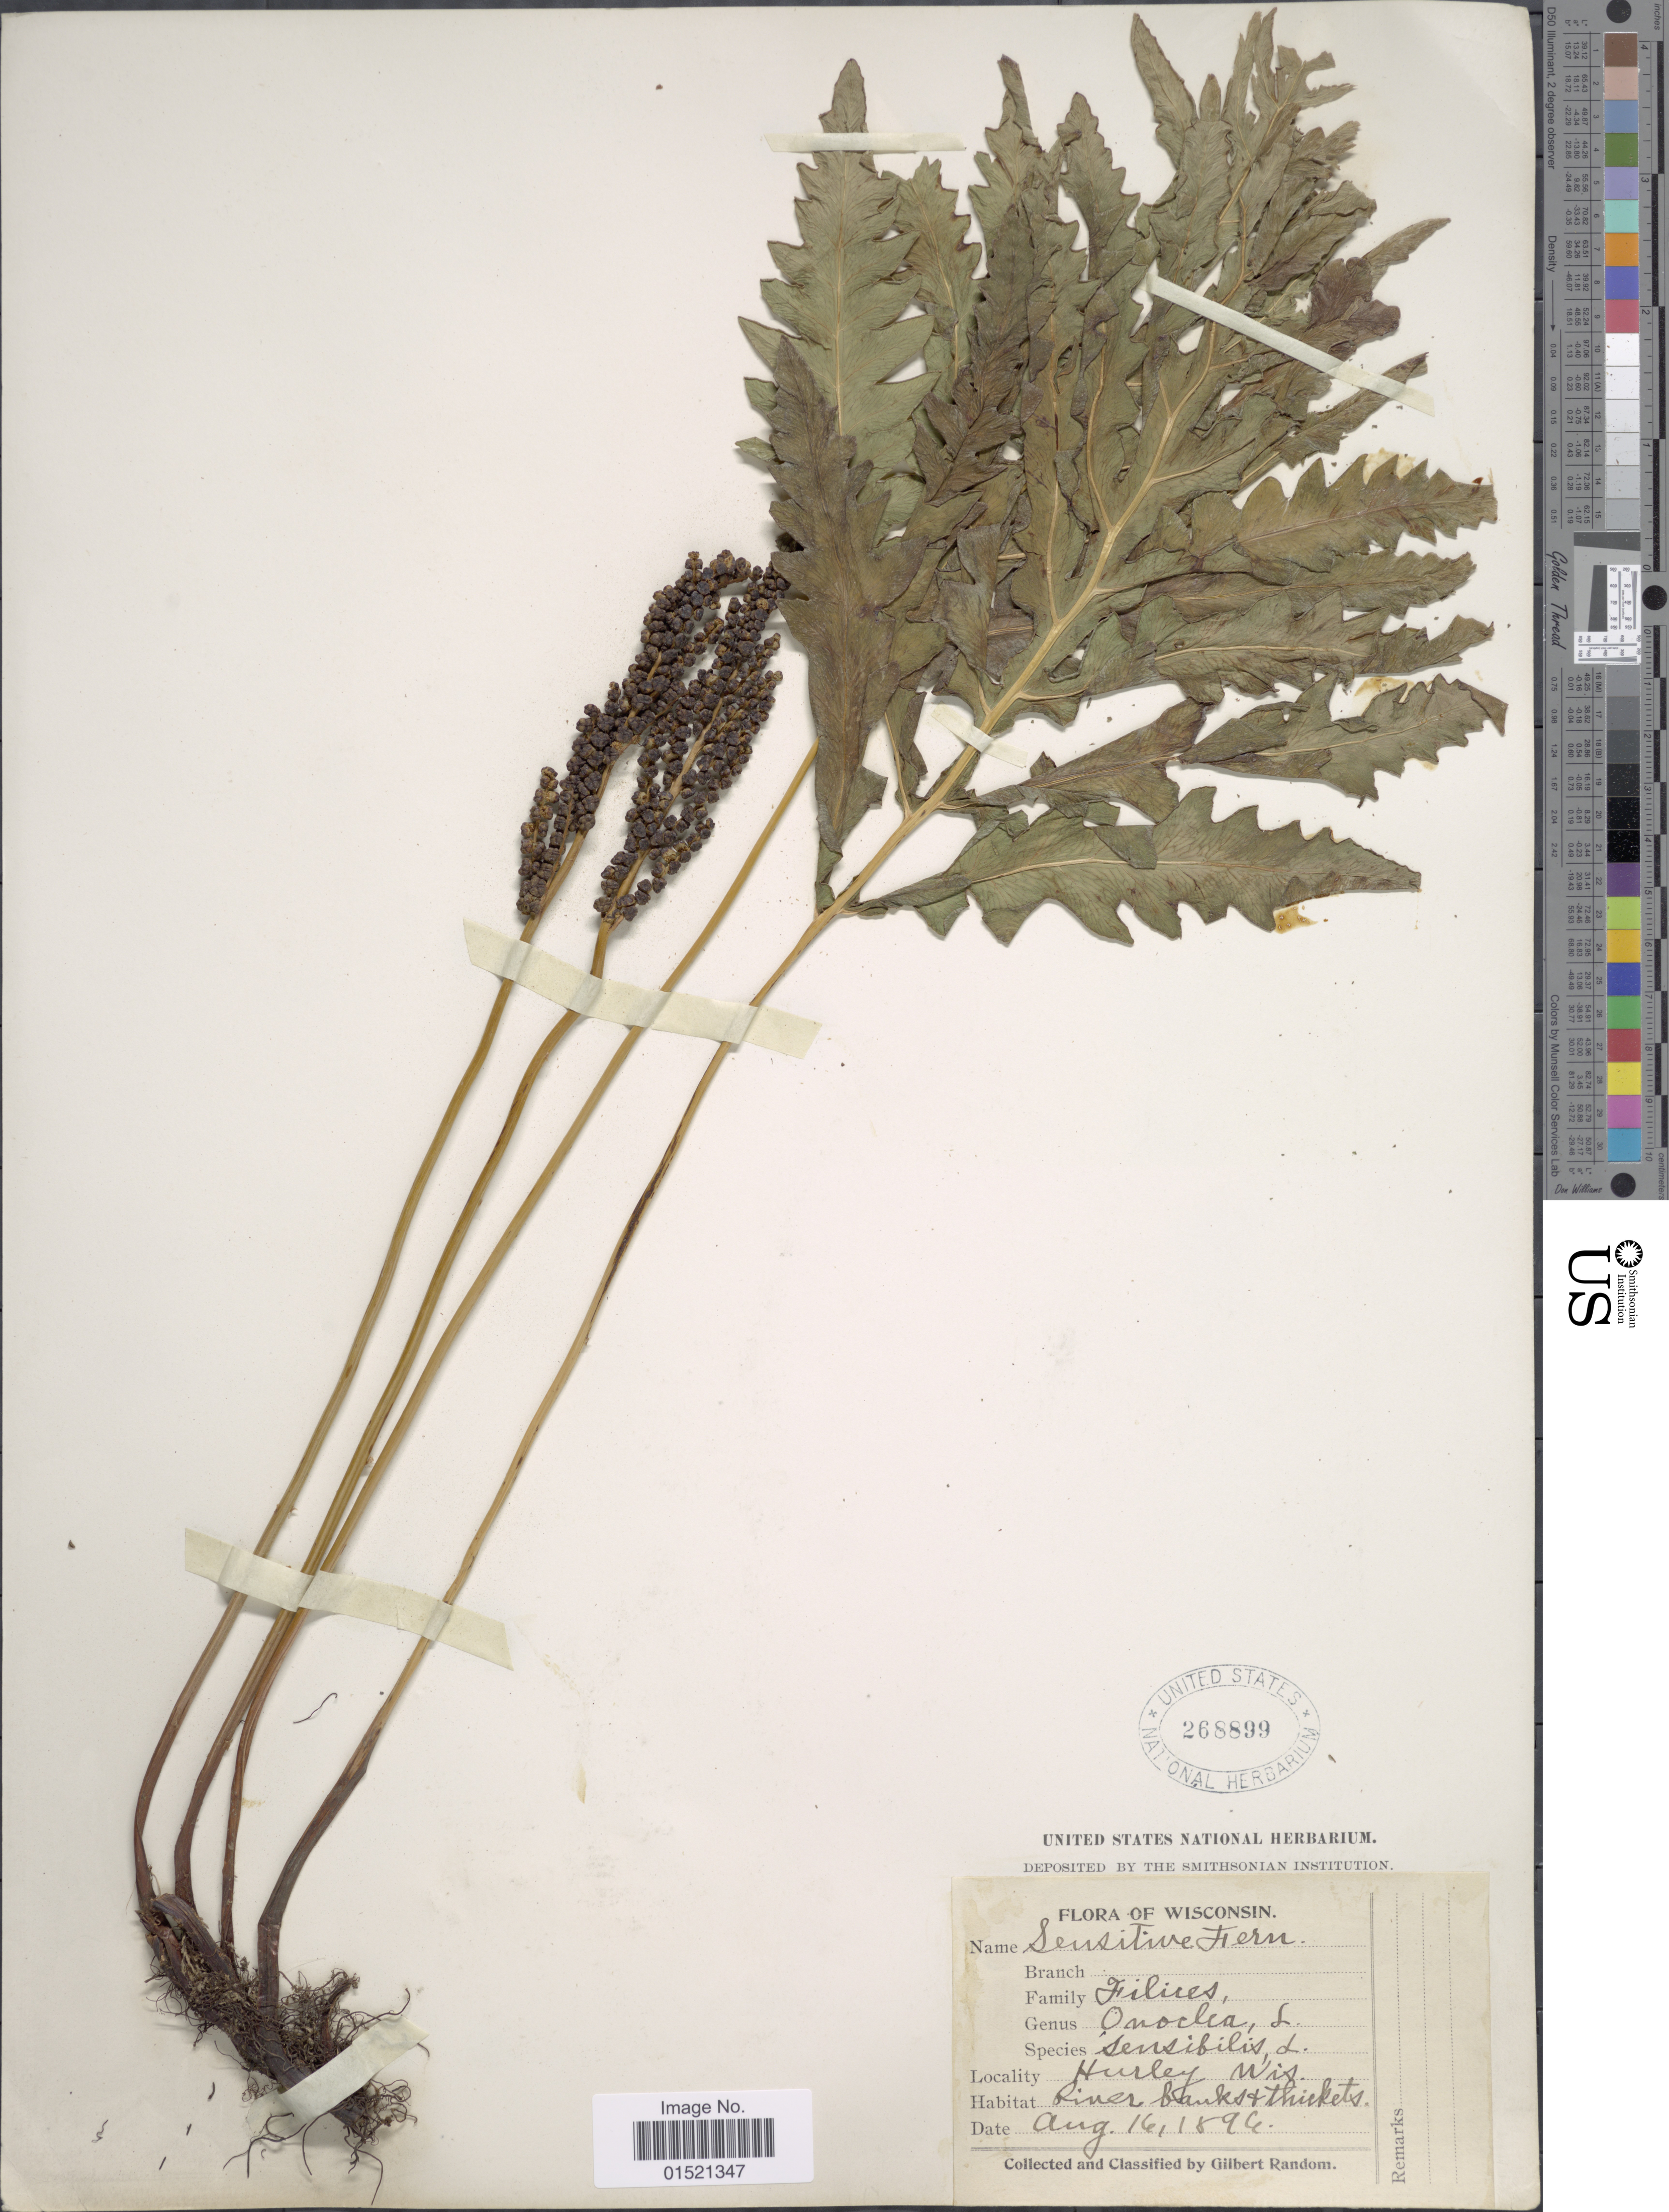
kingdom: Plantae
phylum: Tracheophyta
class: Polypodiopsida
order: Polypodiales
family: Onocleaceae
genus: Onoclea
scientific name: Onoclea sensibilis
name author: L.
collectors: G. Random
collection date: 1894-08-16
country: United States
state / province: Wisconsin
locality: Hurley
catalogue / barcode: US 268899